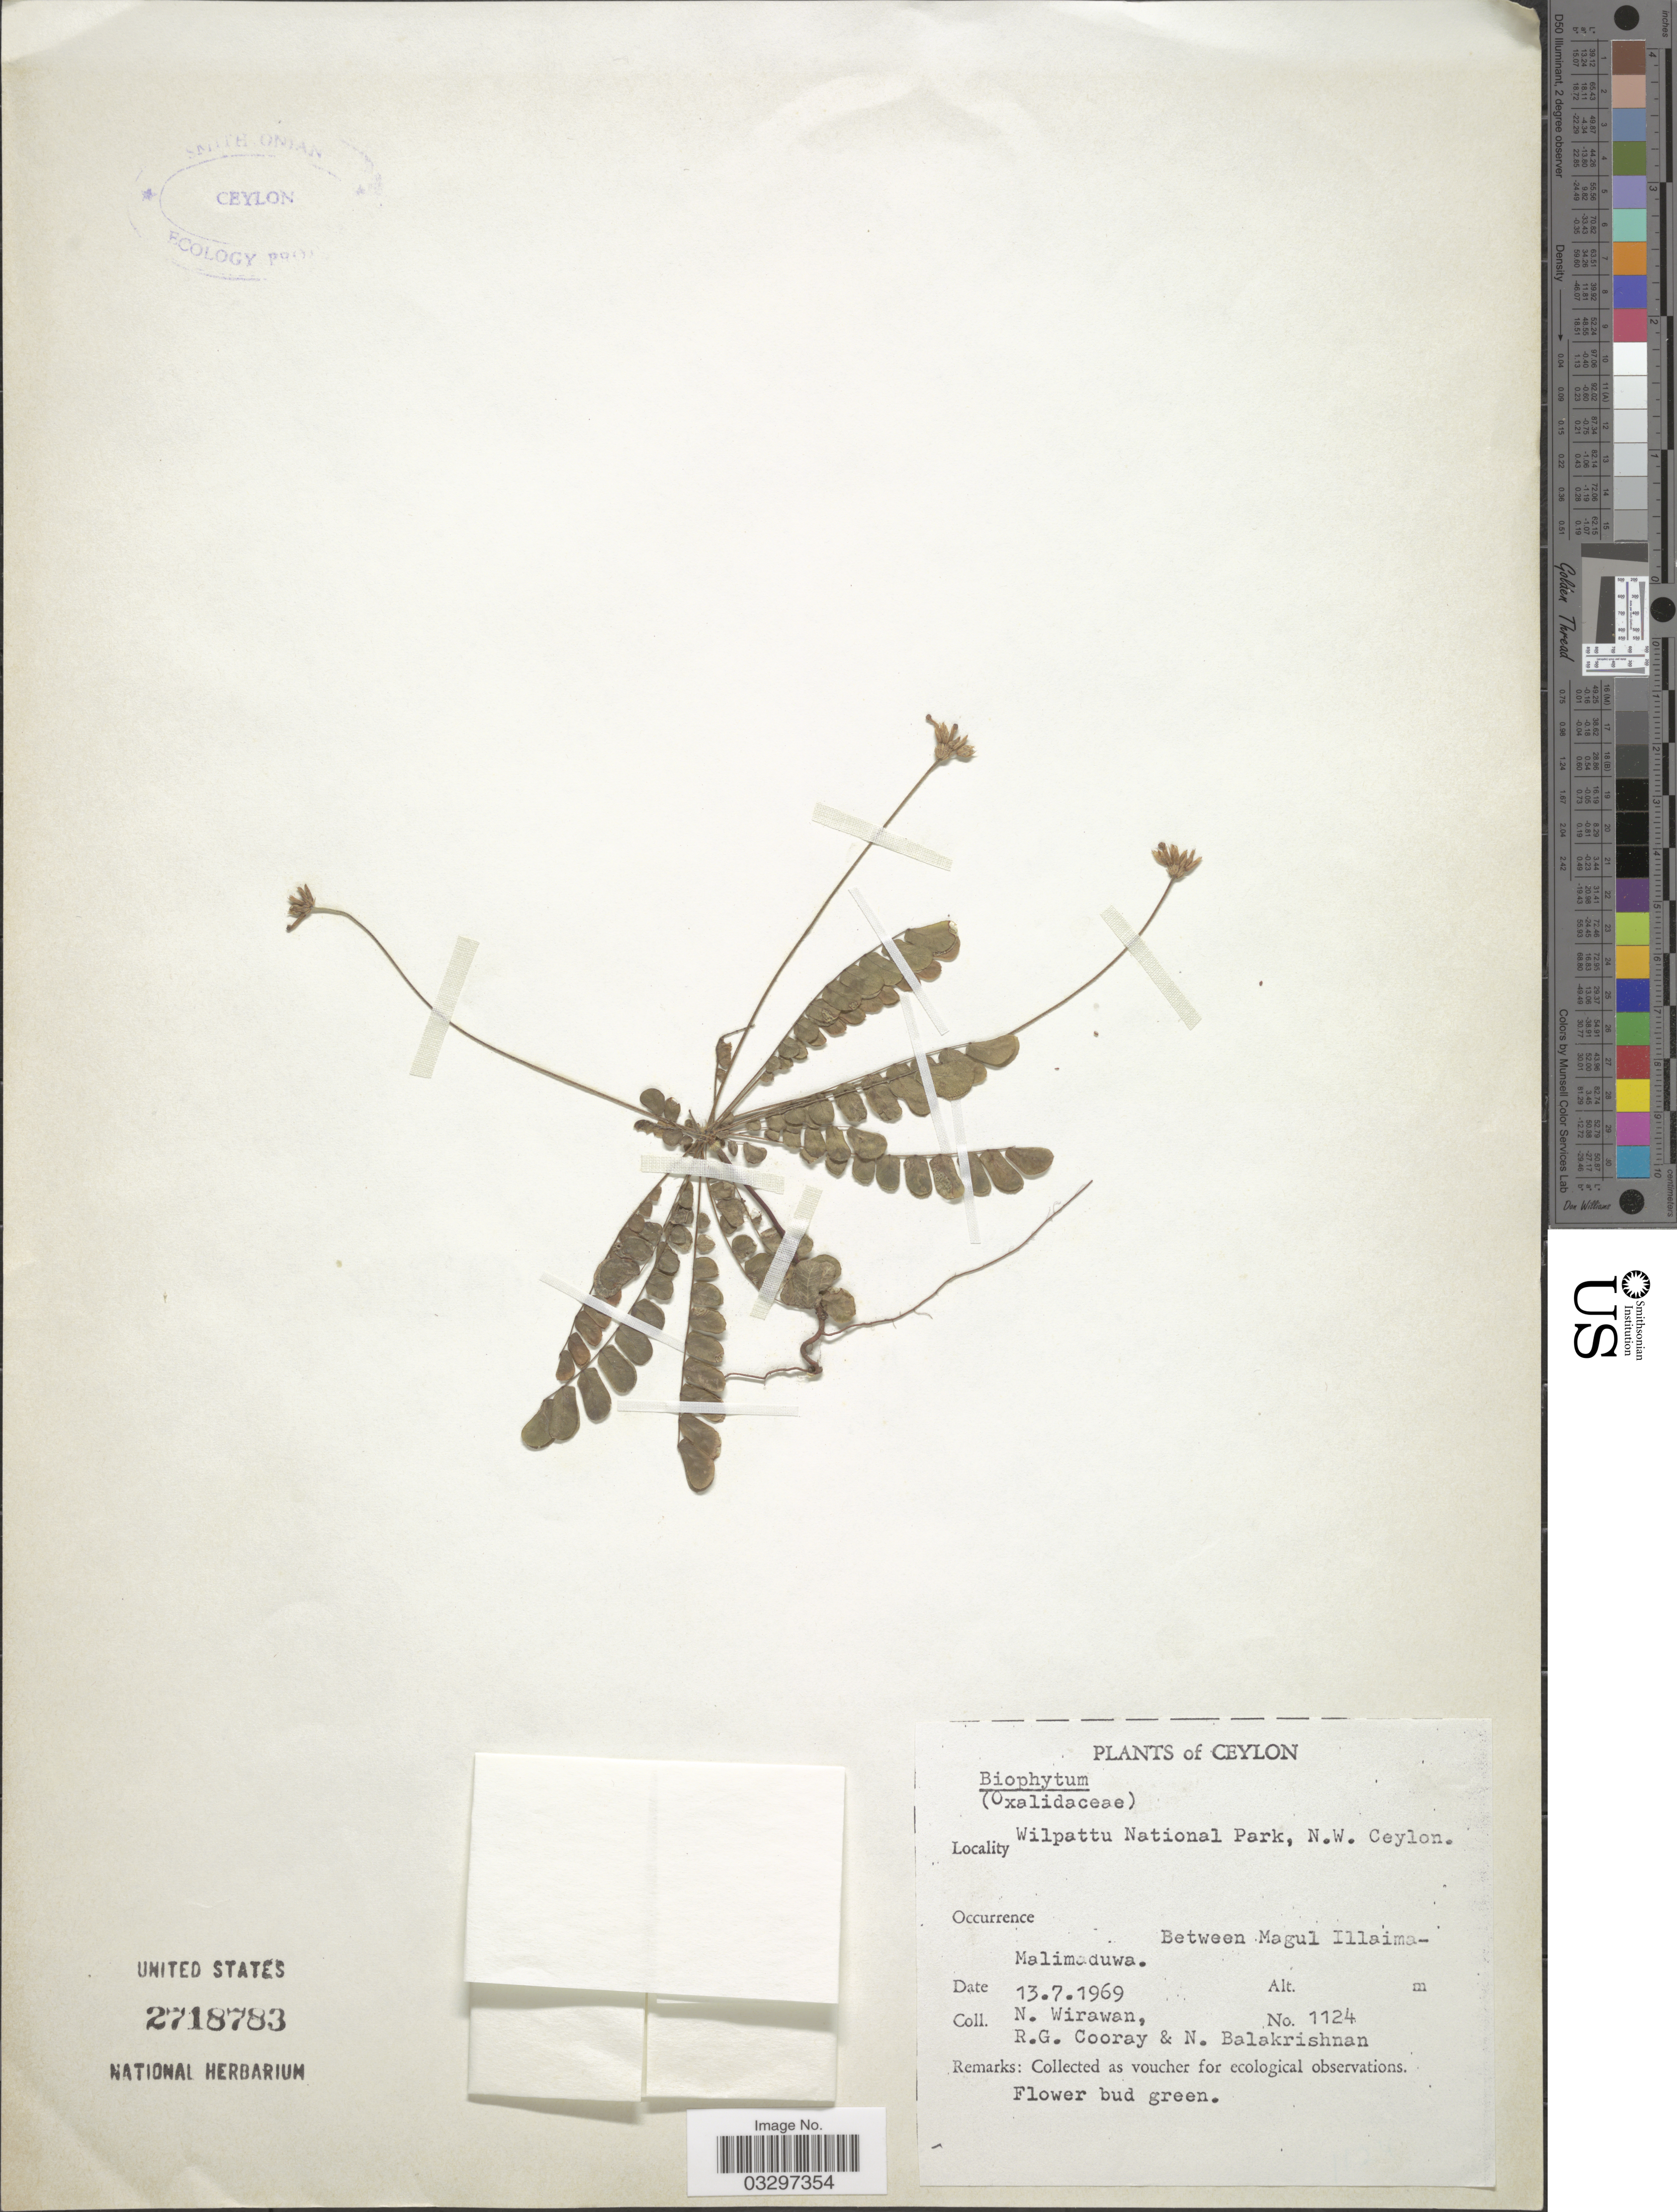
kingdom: Plantae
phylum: Tracheophyta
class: Magnoliopsida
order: Oxalidales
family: Oxalidaceae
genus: Biophytum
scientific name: Biophytum sp.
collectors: N. Wirawan, R. Cooray & N. Balakrishnan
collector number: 1124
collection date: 1969-07-13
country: Sri Lanka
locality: Ceylon, Wilpattu National Park, N.W. Ceylon. Between Magul Illaima-Malimaduwa.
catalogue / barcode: US 2718783